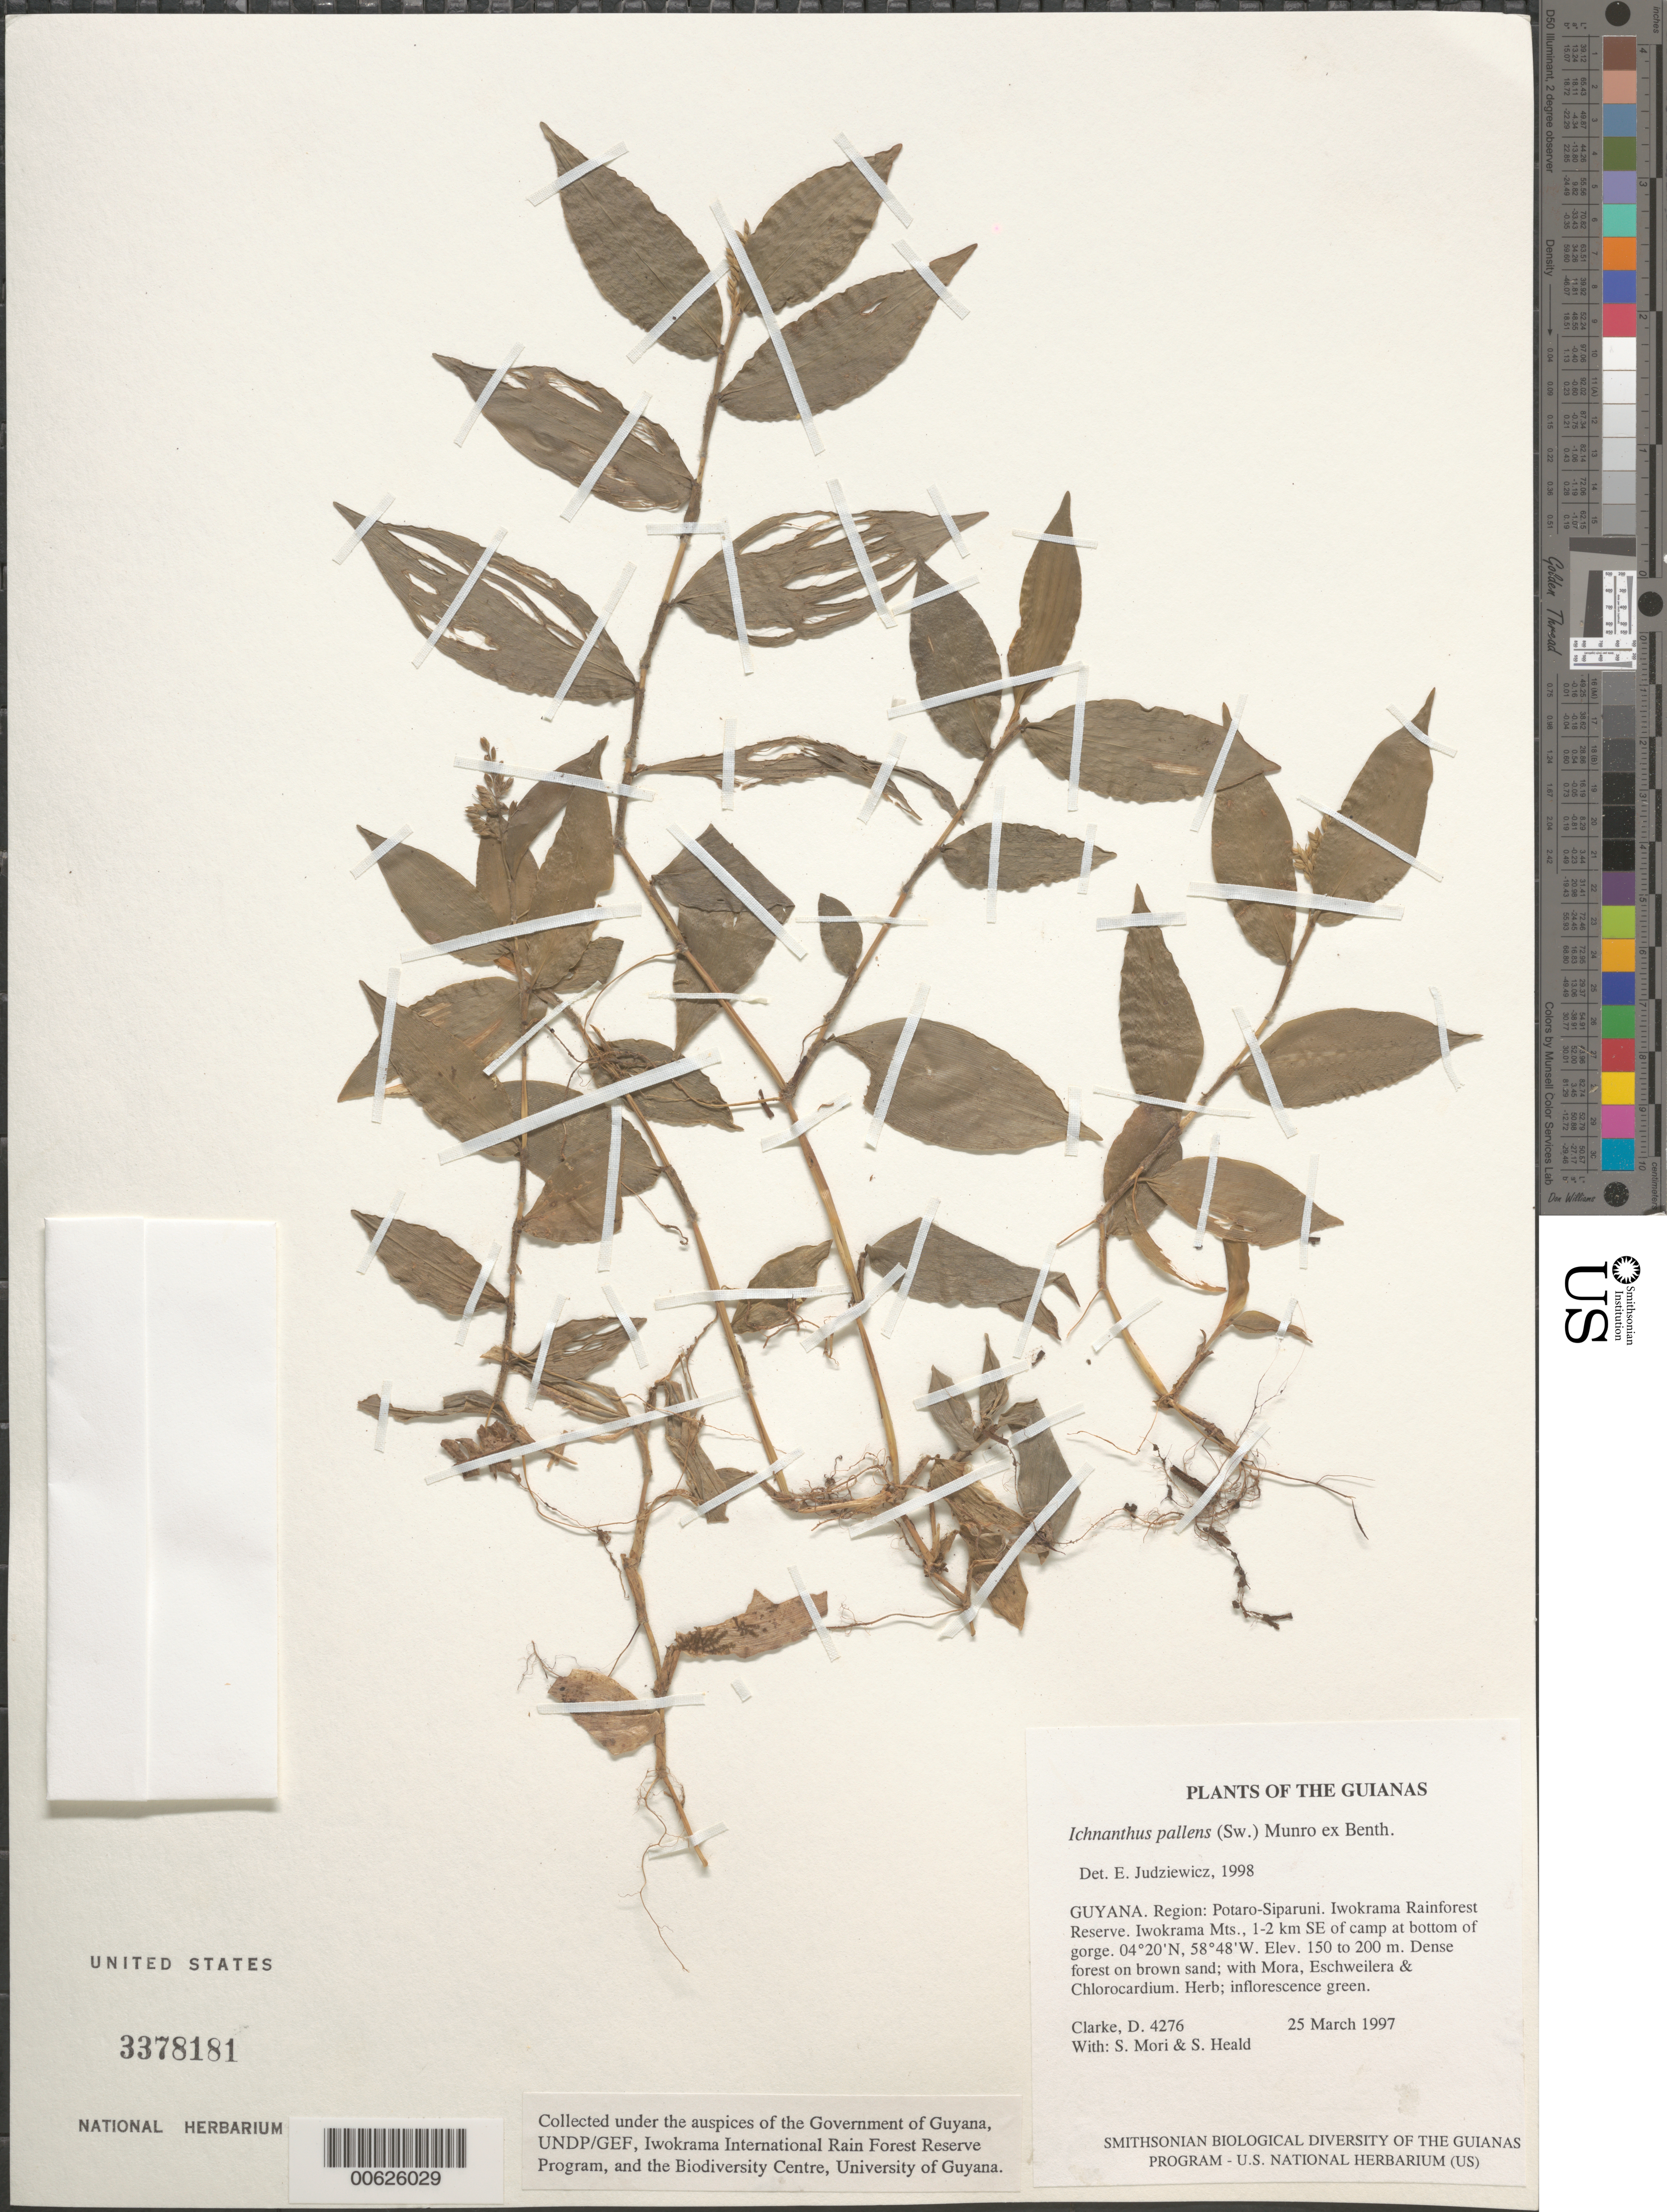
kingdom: Plantae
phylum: Tracheophyta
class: Liliopsida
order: Poales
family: Poaceae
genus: Ichnanthus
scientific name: Ichnanthus pallens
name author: (Sw.) Munro ex Benth.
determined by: Judziewicz, E. J.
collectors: H. D. Clarke, S. Mori & S. Heald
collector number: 4276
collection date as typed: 25 March 1997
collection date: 1997-03-25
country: Guyana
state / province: Potaro-Siparuni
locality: Iwokrama Rainforest Reserve. Iwokrama Mts., 1-2 km SE of camp at bottom of gorge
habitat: Dense forest on brown sand; with Mora, Eschweilera & Chlorocardium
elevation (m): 150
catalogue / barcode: US 3378181